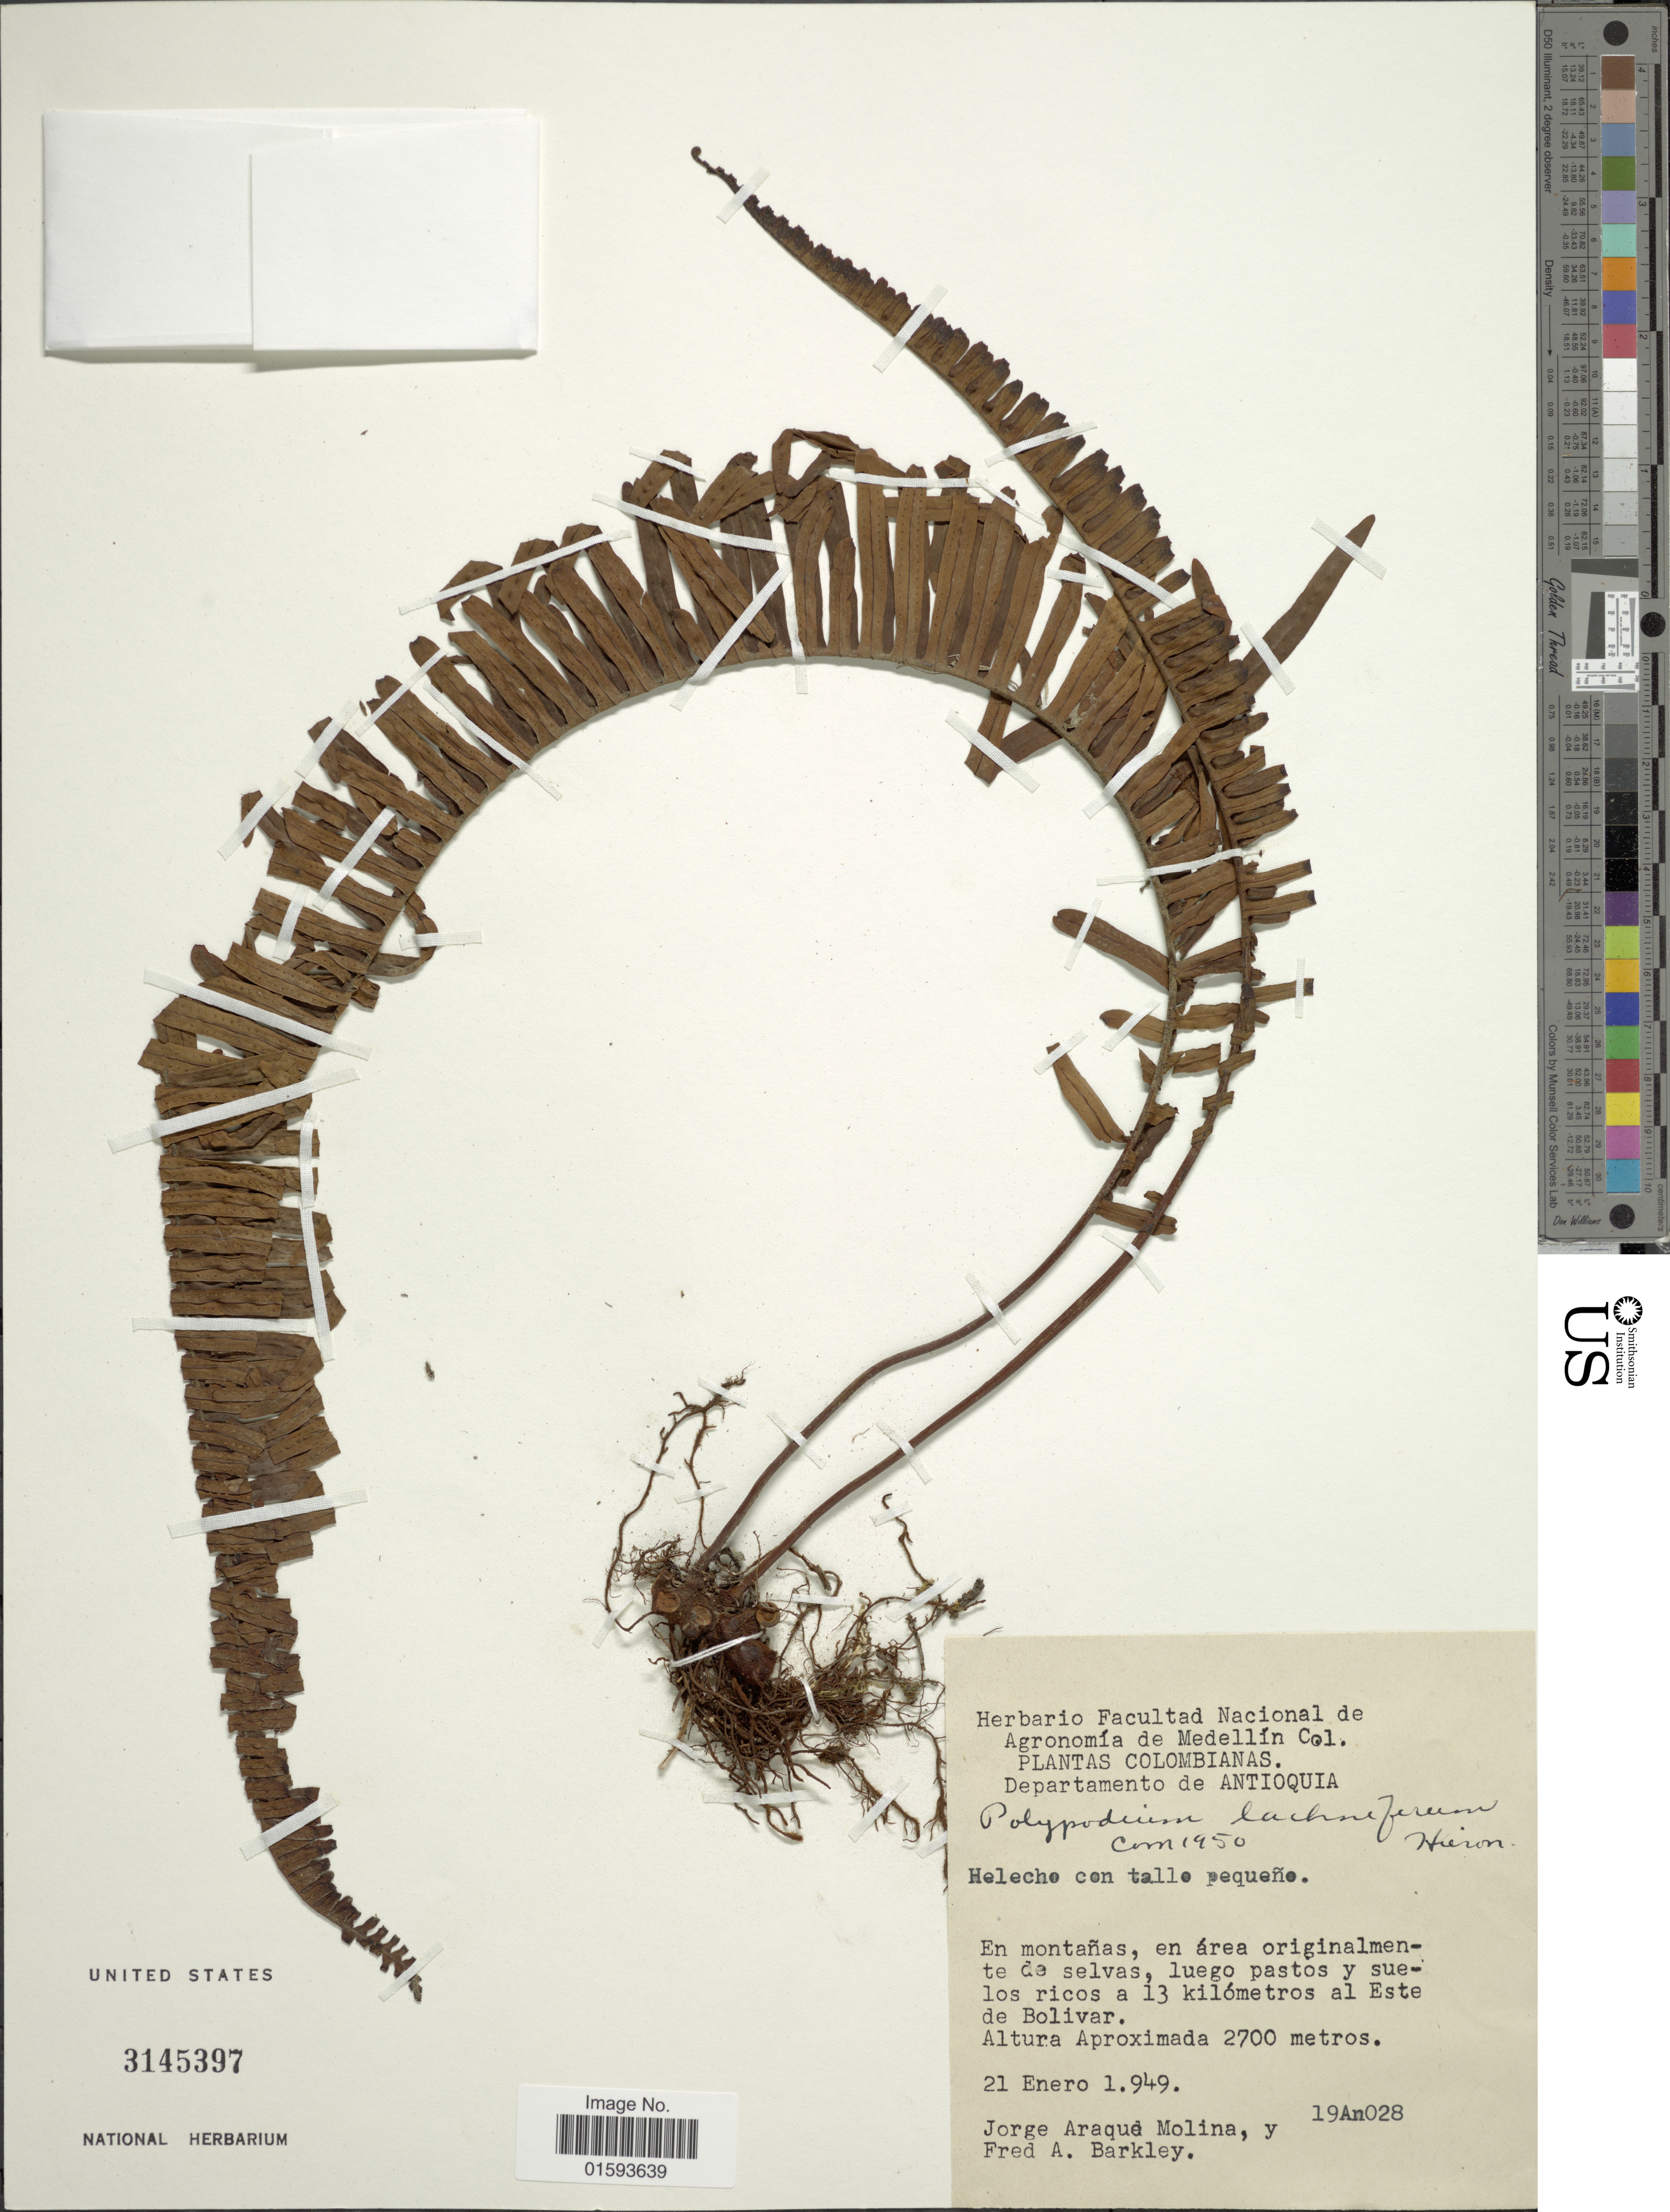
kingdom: Plantae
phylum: Tracheophyta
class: Polypodiopsida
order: Polypodiales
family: Polypodiaceae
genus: Pecluma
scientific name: Pecluma eurybasis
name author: (C. Chr.) M.G. Price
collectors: J. A. Molina & F. A. Barkley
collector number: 19An028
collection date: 1949-01-21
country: Colombia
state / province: Antioquia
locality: En montanas, en areaoriginalmente de selvas, luego pastos u suelos ricos a 13 kilometros el Este de Bolivar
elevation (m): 2700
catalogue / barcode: US 3145397